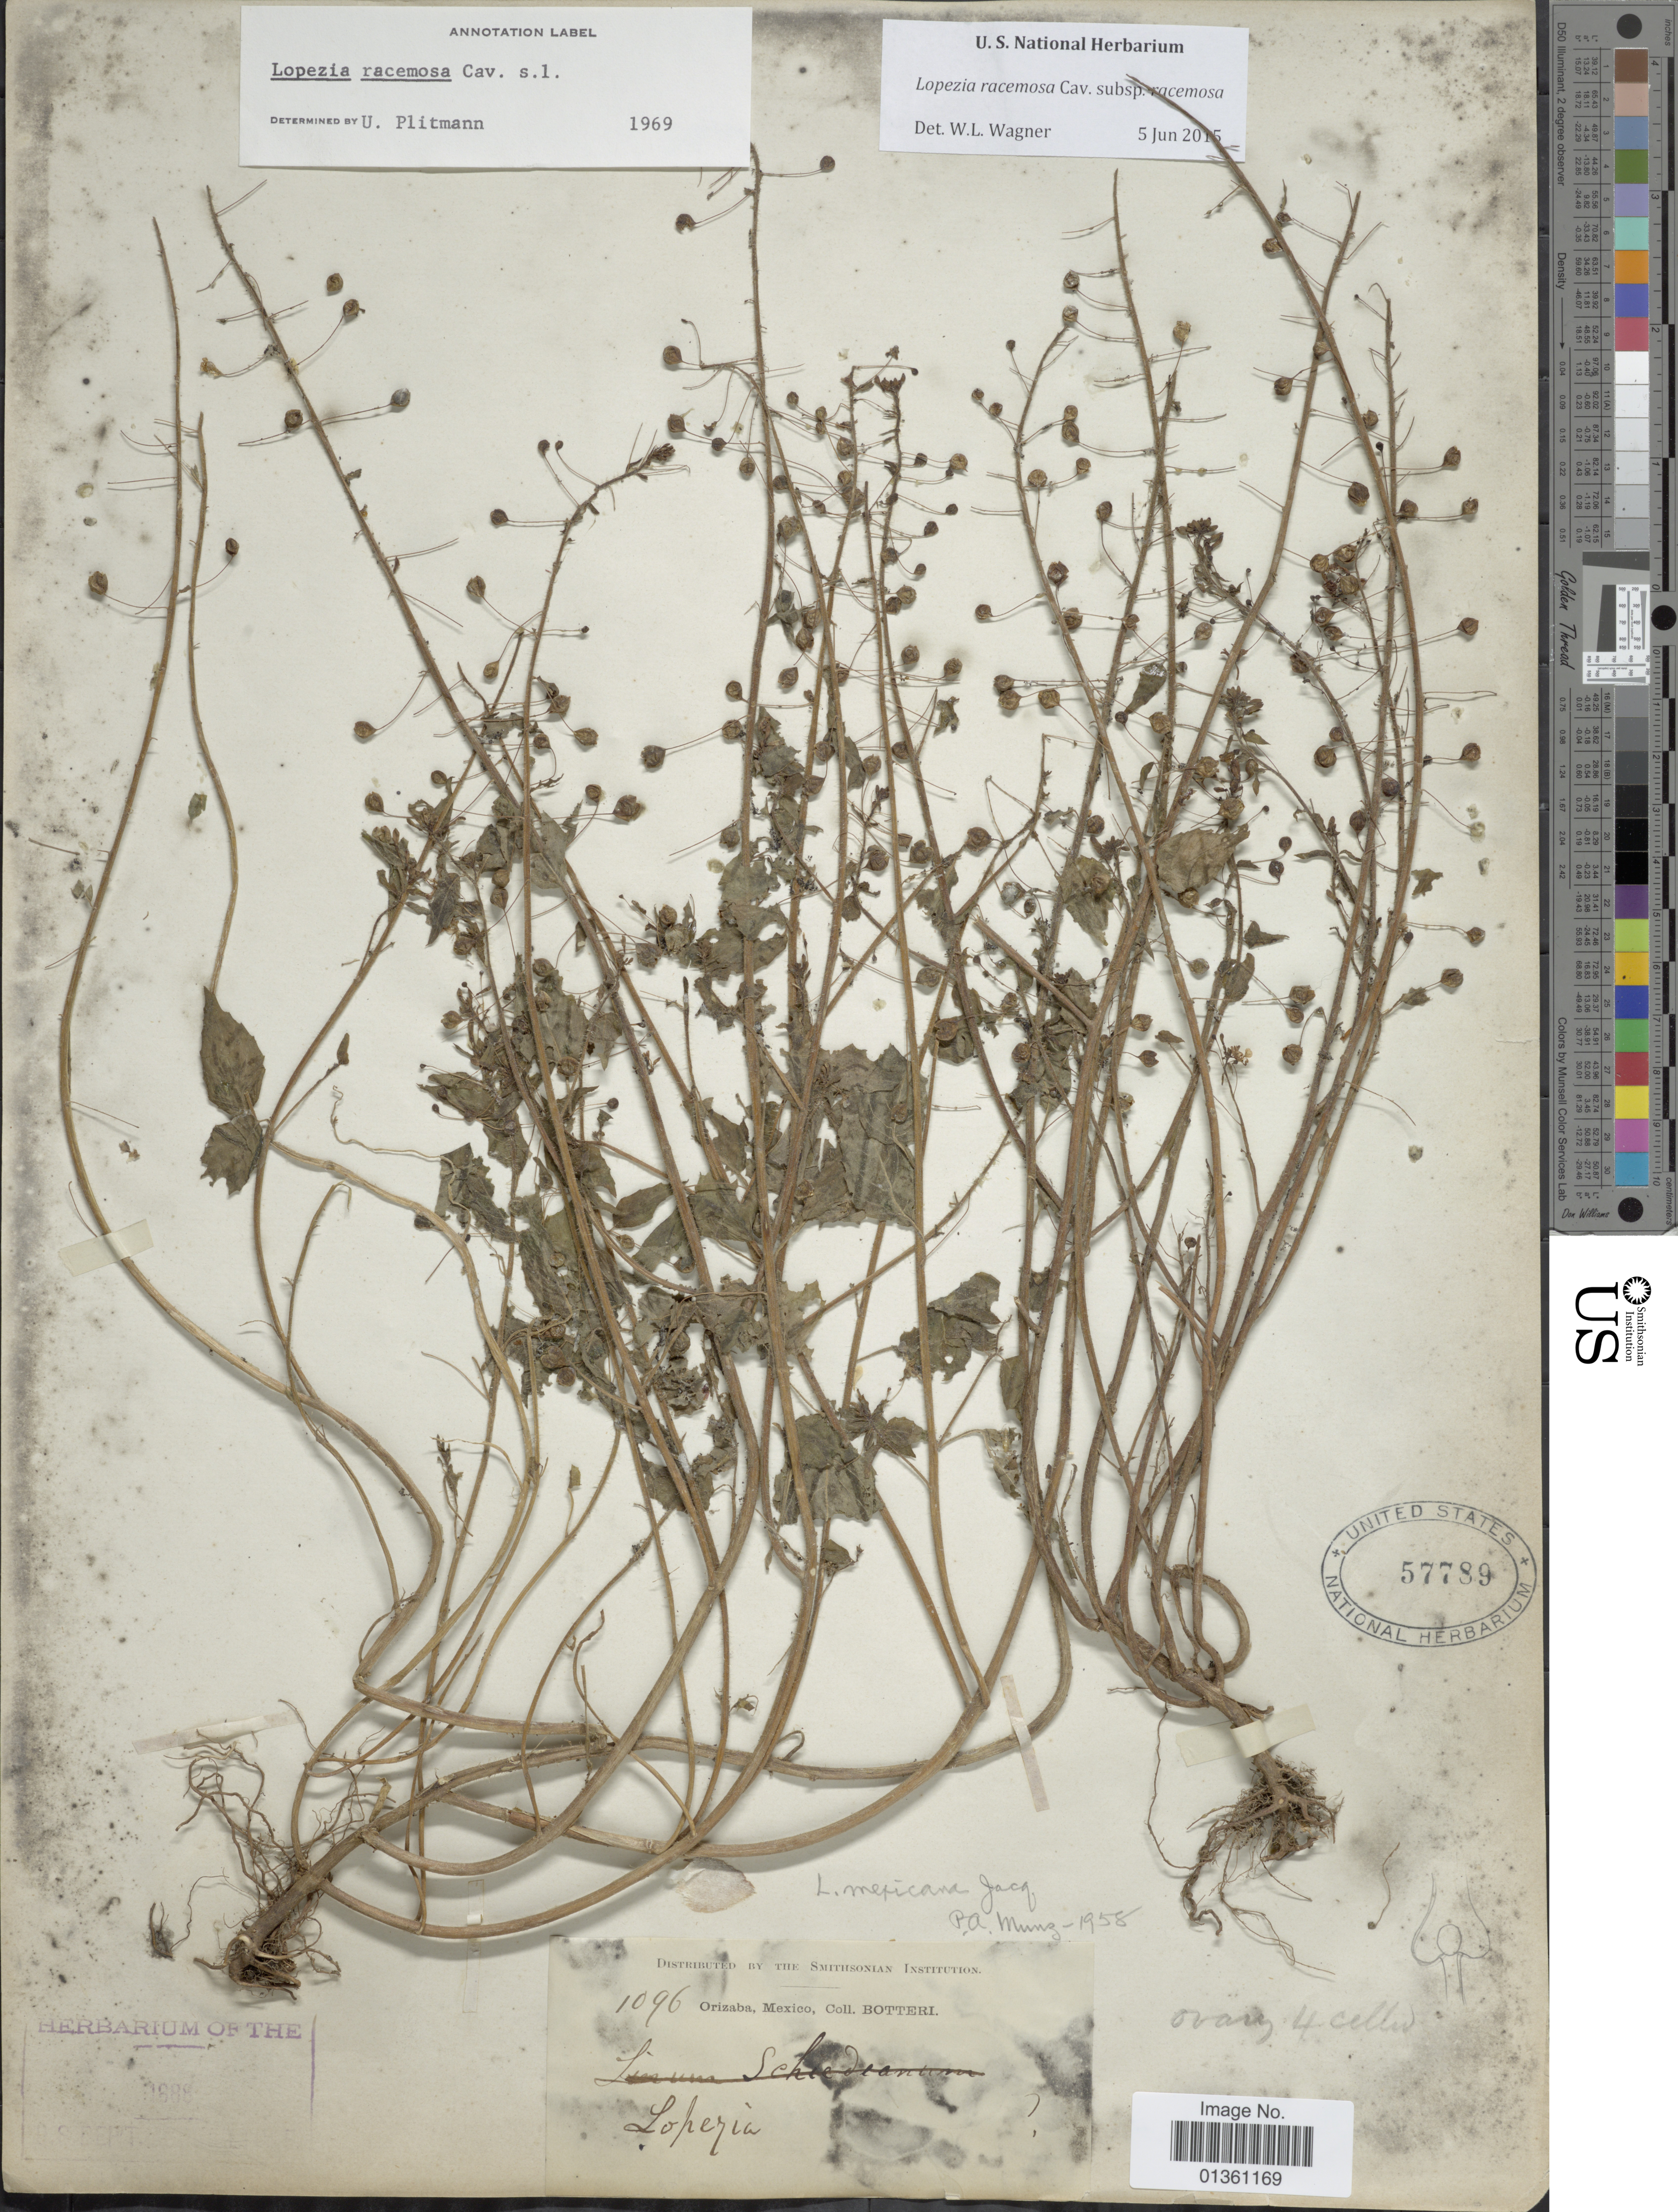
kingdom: Plantae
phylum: Tracheophyta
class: Magnoliopsida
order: Myrtales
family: Onagraceae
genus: Lopezia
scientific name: Lopezia racemosa subsp. racemosa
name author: Cav.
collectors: M. Botteri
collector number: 1096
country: Mexico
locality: Orizaba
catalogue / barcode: US 57789